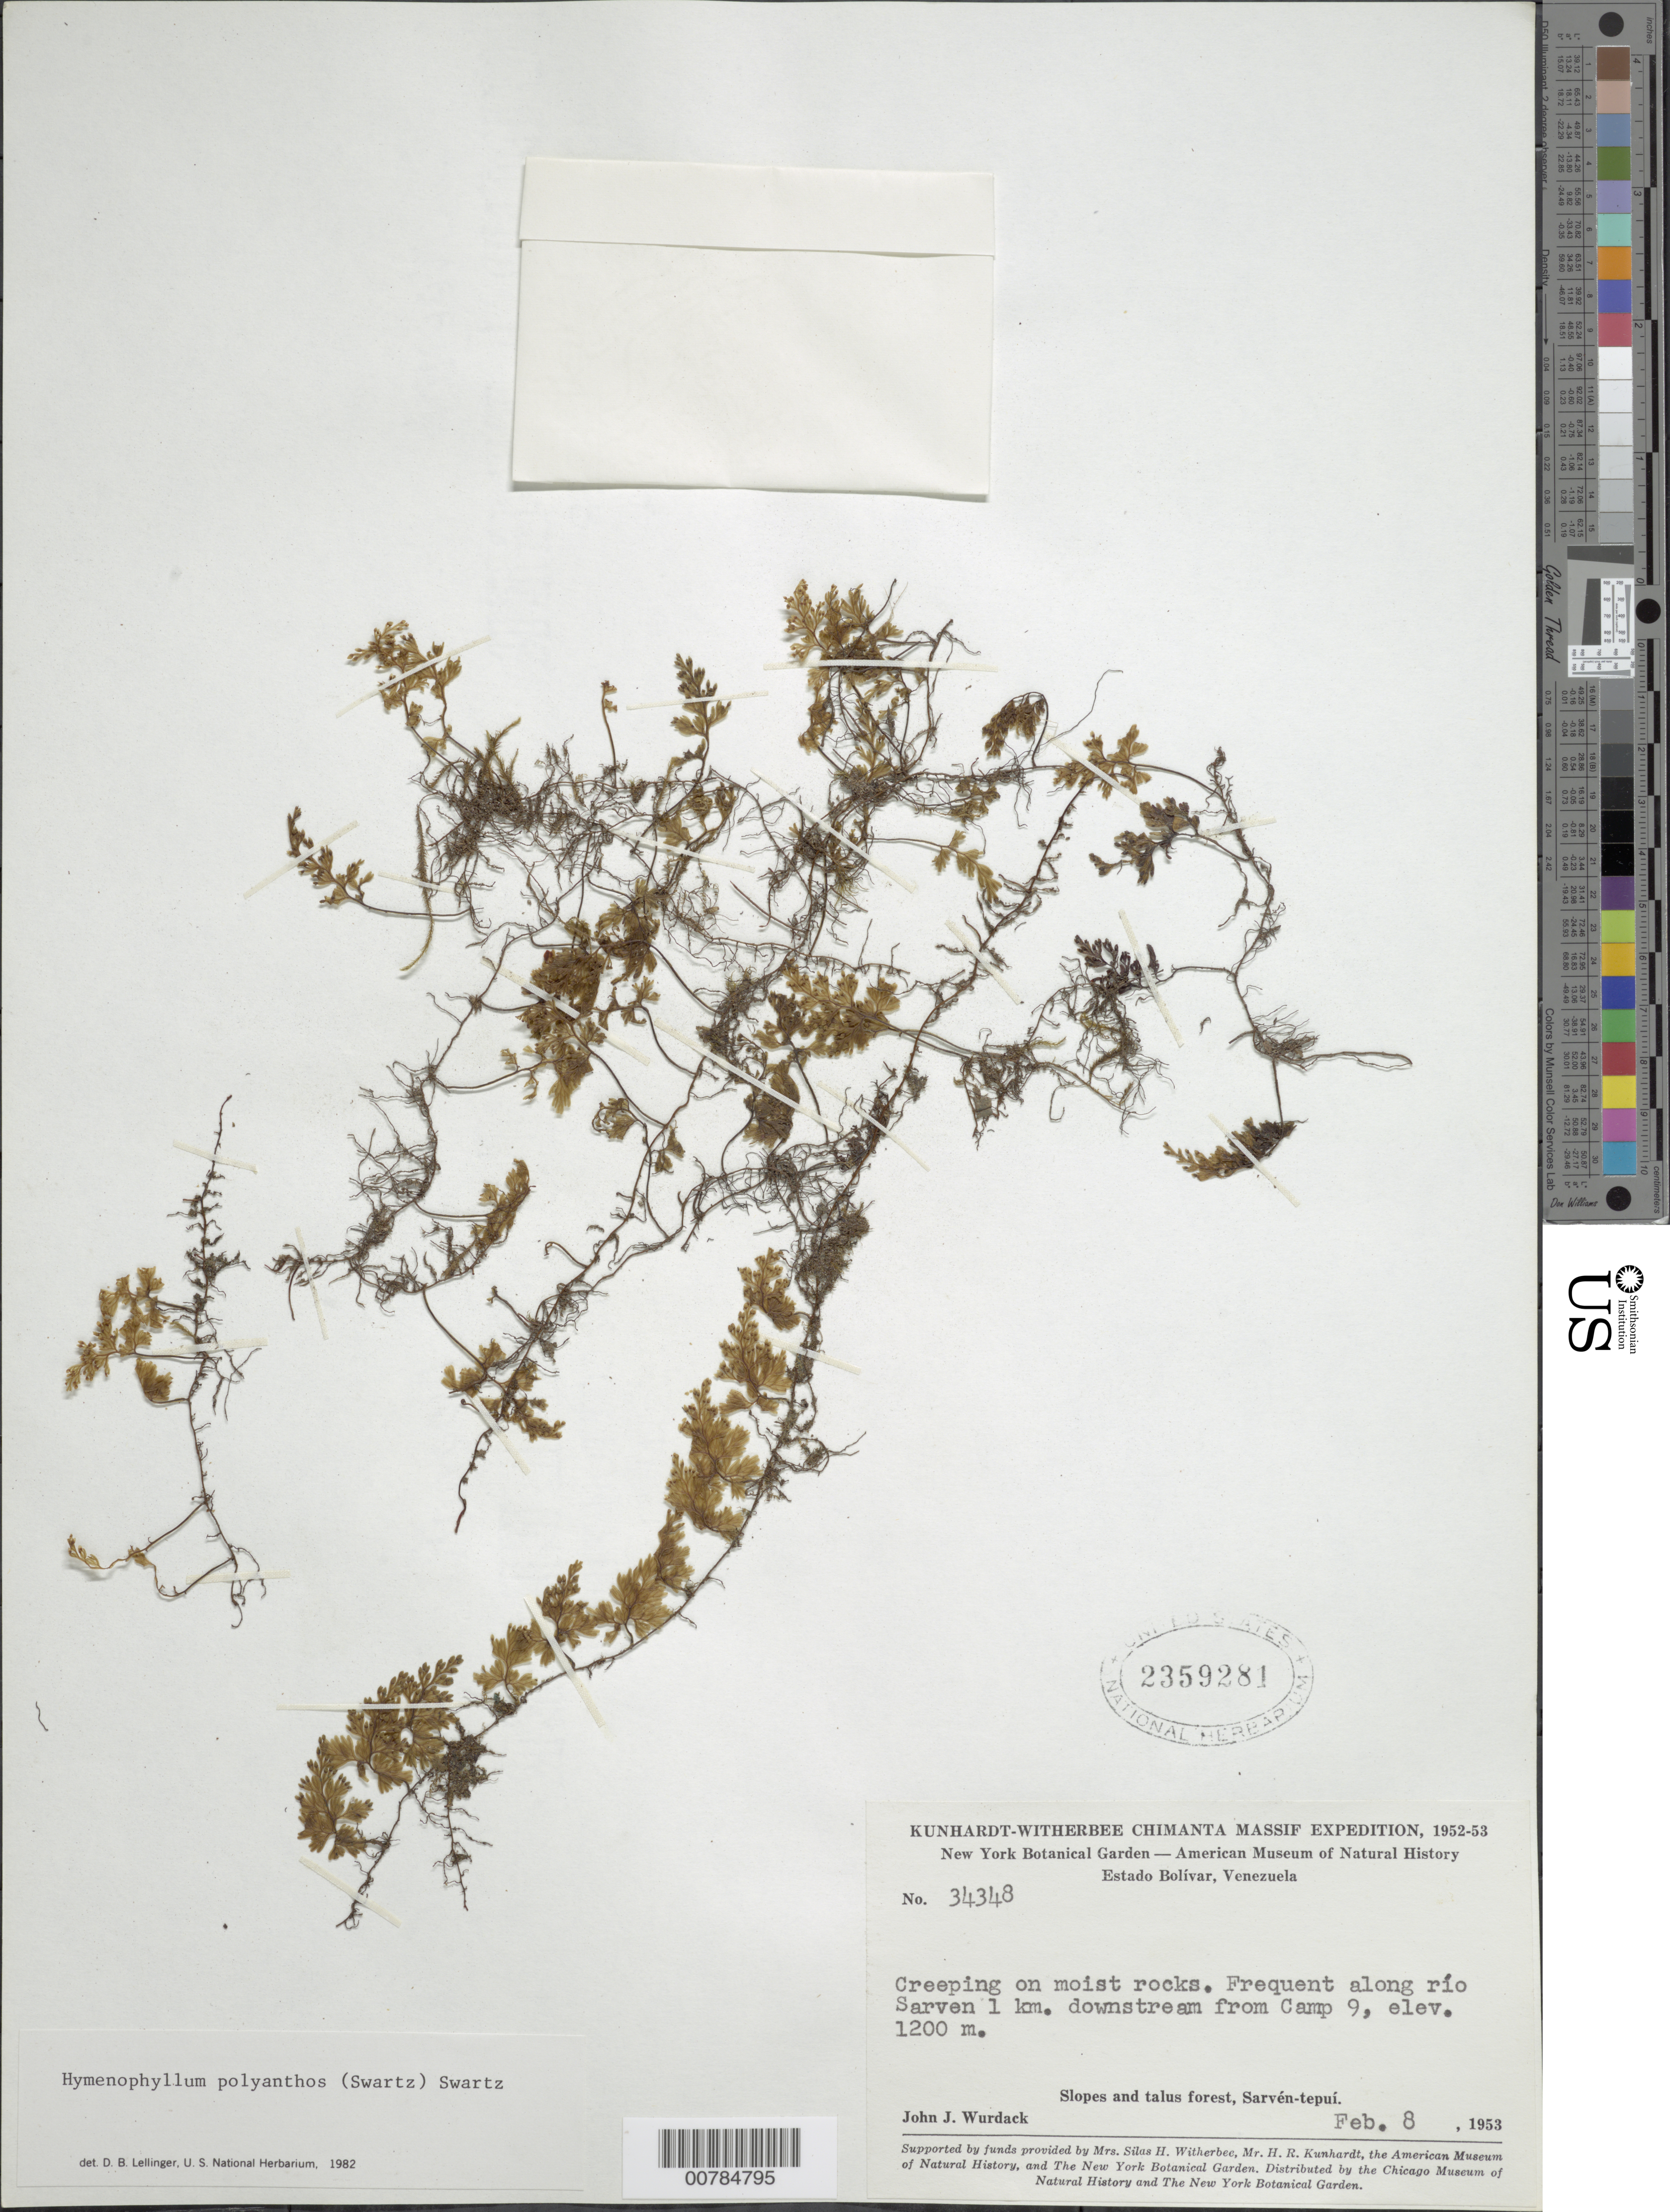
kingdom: Plantae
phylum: Tracheophyta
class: Polypodiopsida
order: Hymenophyllales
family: Hymenophyllaceae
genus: Hymenophyllum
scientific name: Hymenophyllum polyanthos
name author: (Sw.) Sw.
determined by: Lellinger, David B., (BOT), Smithsonian Institution - National Museum of Natural History (UNITED STATES)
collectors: J. J. Wurdack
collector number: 34348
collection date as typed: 8-Feb-53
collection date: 1953-02-08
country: Venezuela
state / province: Bolívar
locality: Río Sarrén, downstream for 1 km from camp 9, Sarven-Tepuí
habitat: Slopes and talus forest; on moist rocks along river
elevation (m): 1200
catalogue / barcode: US 2359281